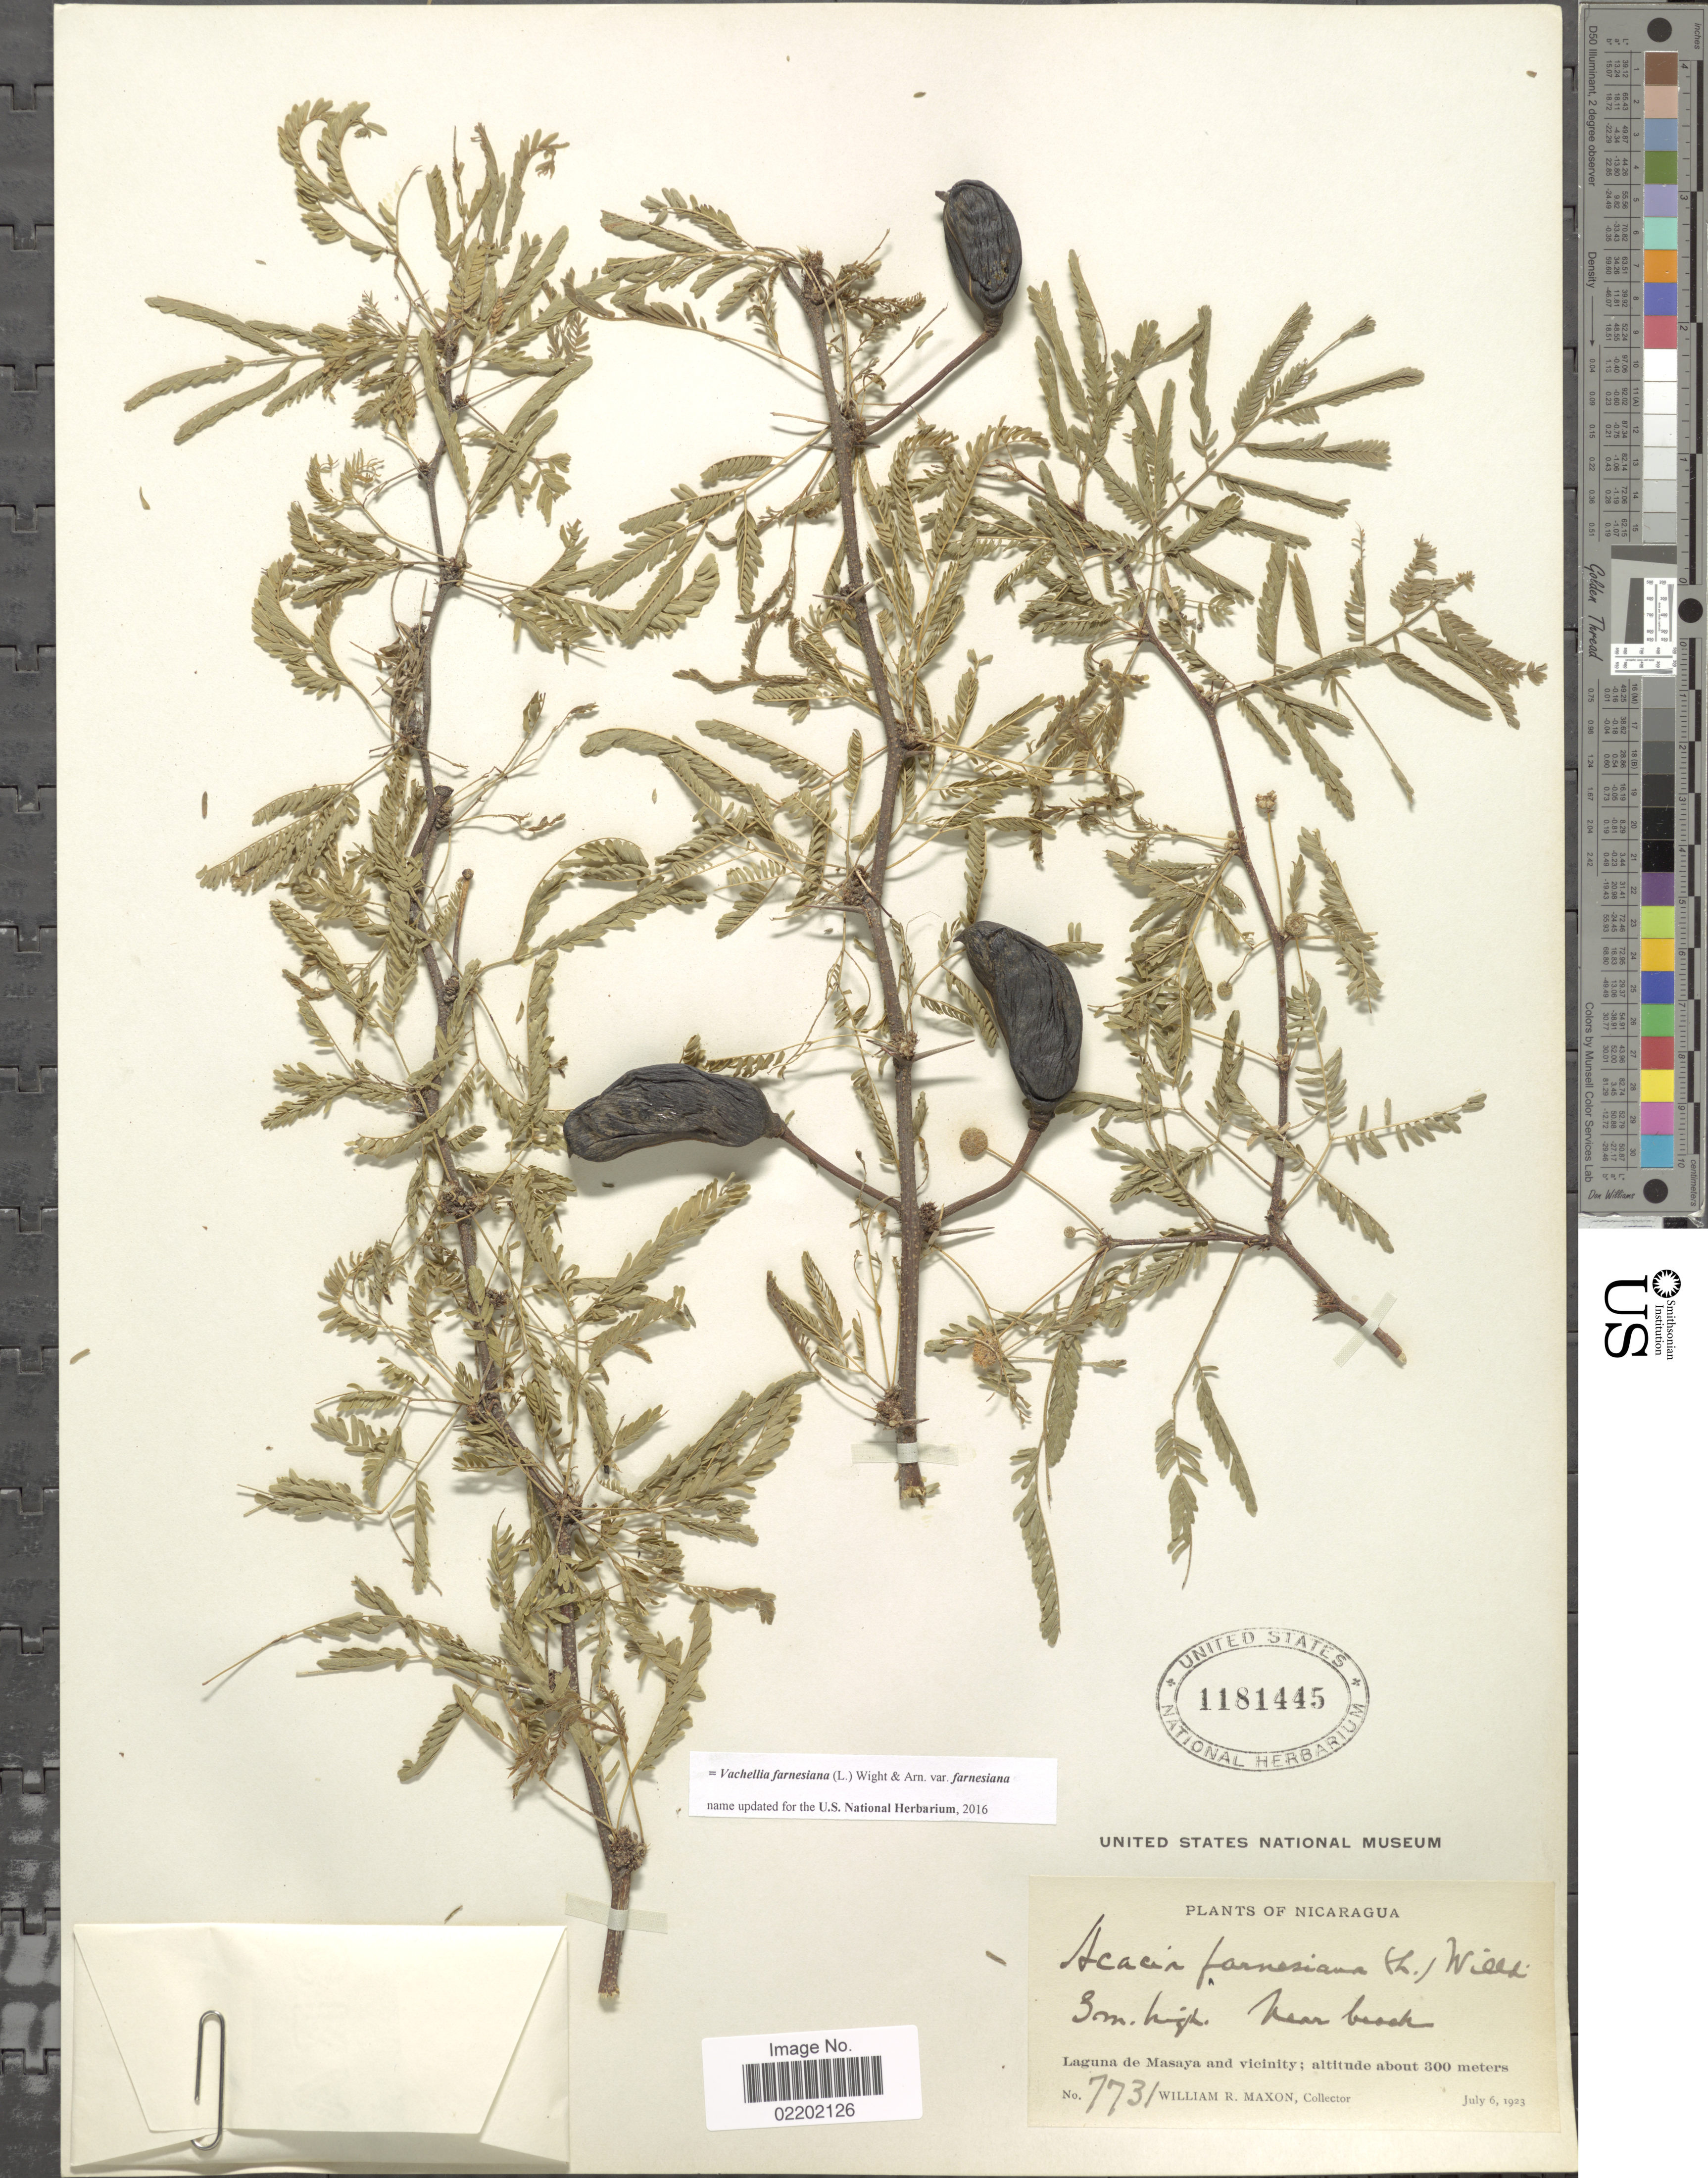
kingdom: Plantae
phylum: Tracheophyta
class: Magnoliopsida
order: Fabales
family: Fabaceae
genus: Vachellia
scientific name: Vachellia farnesiana var. farnesiana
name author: (L.) Wight & Arn.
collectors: W. R. Maxon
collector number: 7731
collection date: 1923-07-06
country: Nicaragua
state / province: Masaya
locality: Near busch, Laguna de Masaya and vicinity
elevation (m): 300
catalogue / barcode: US 1181445